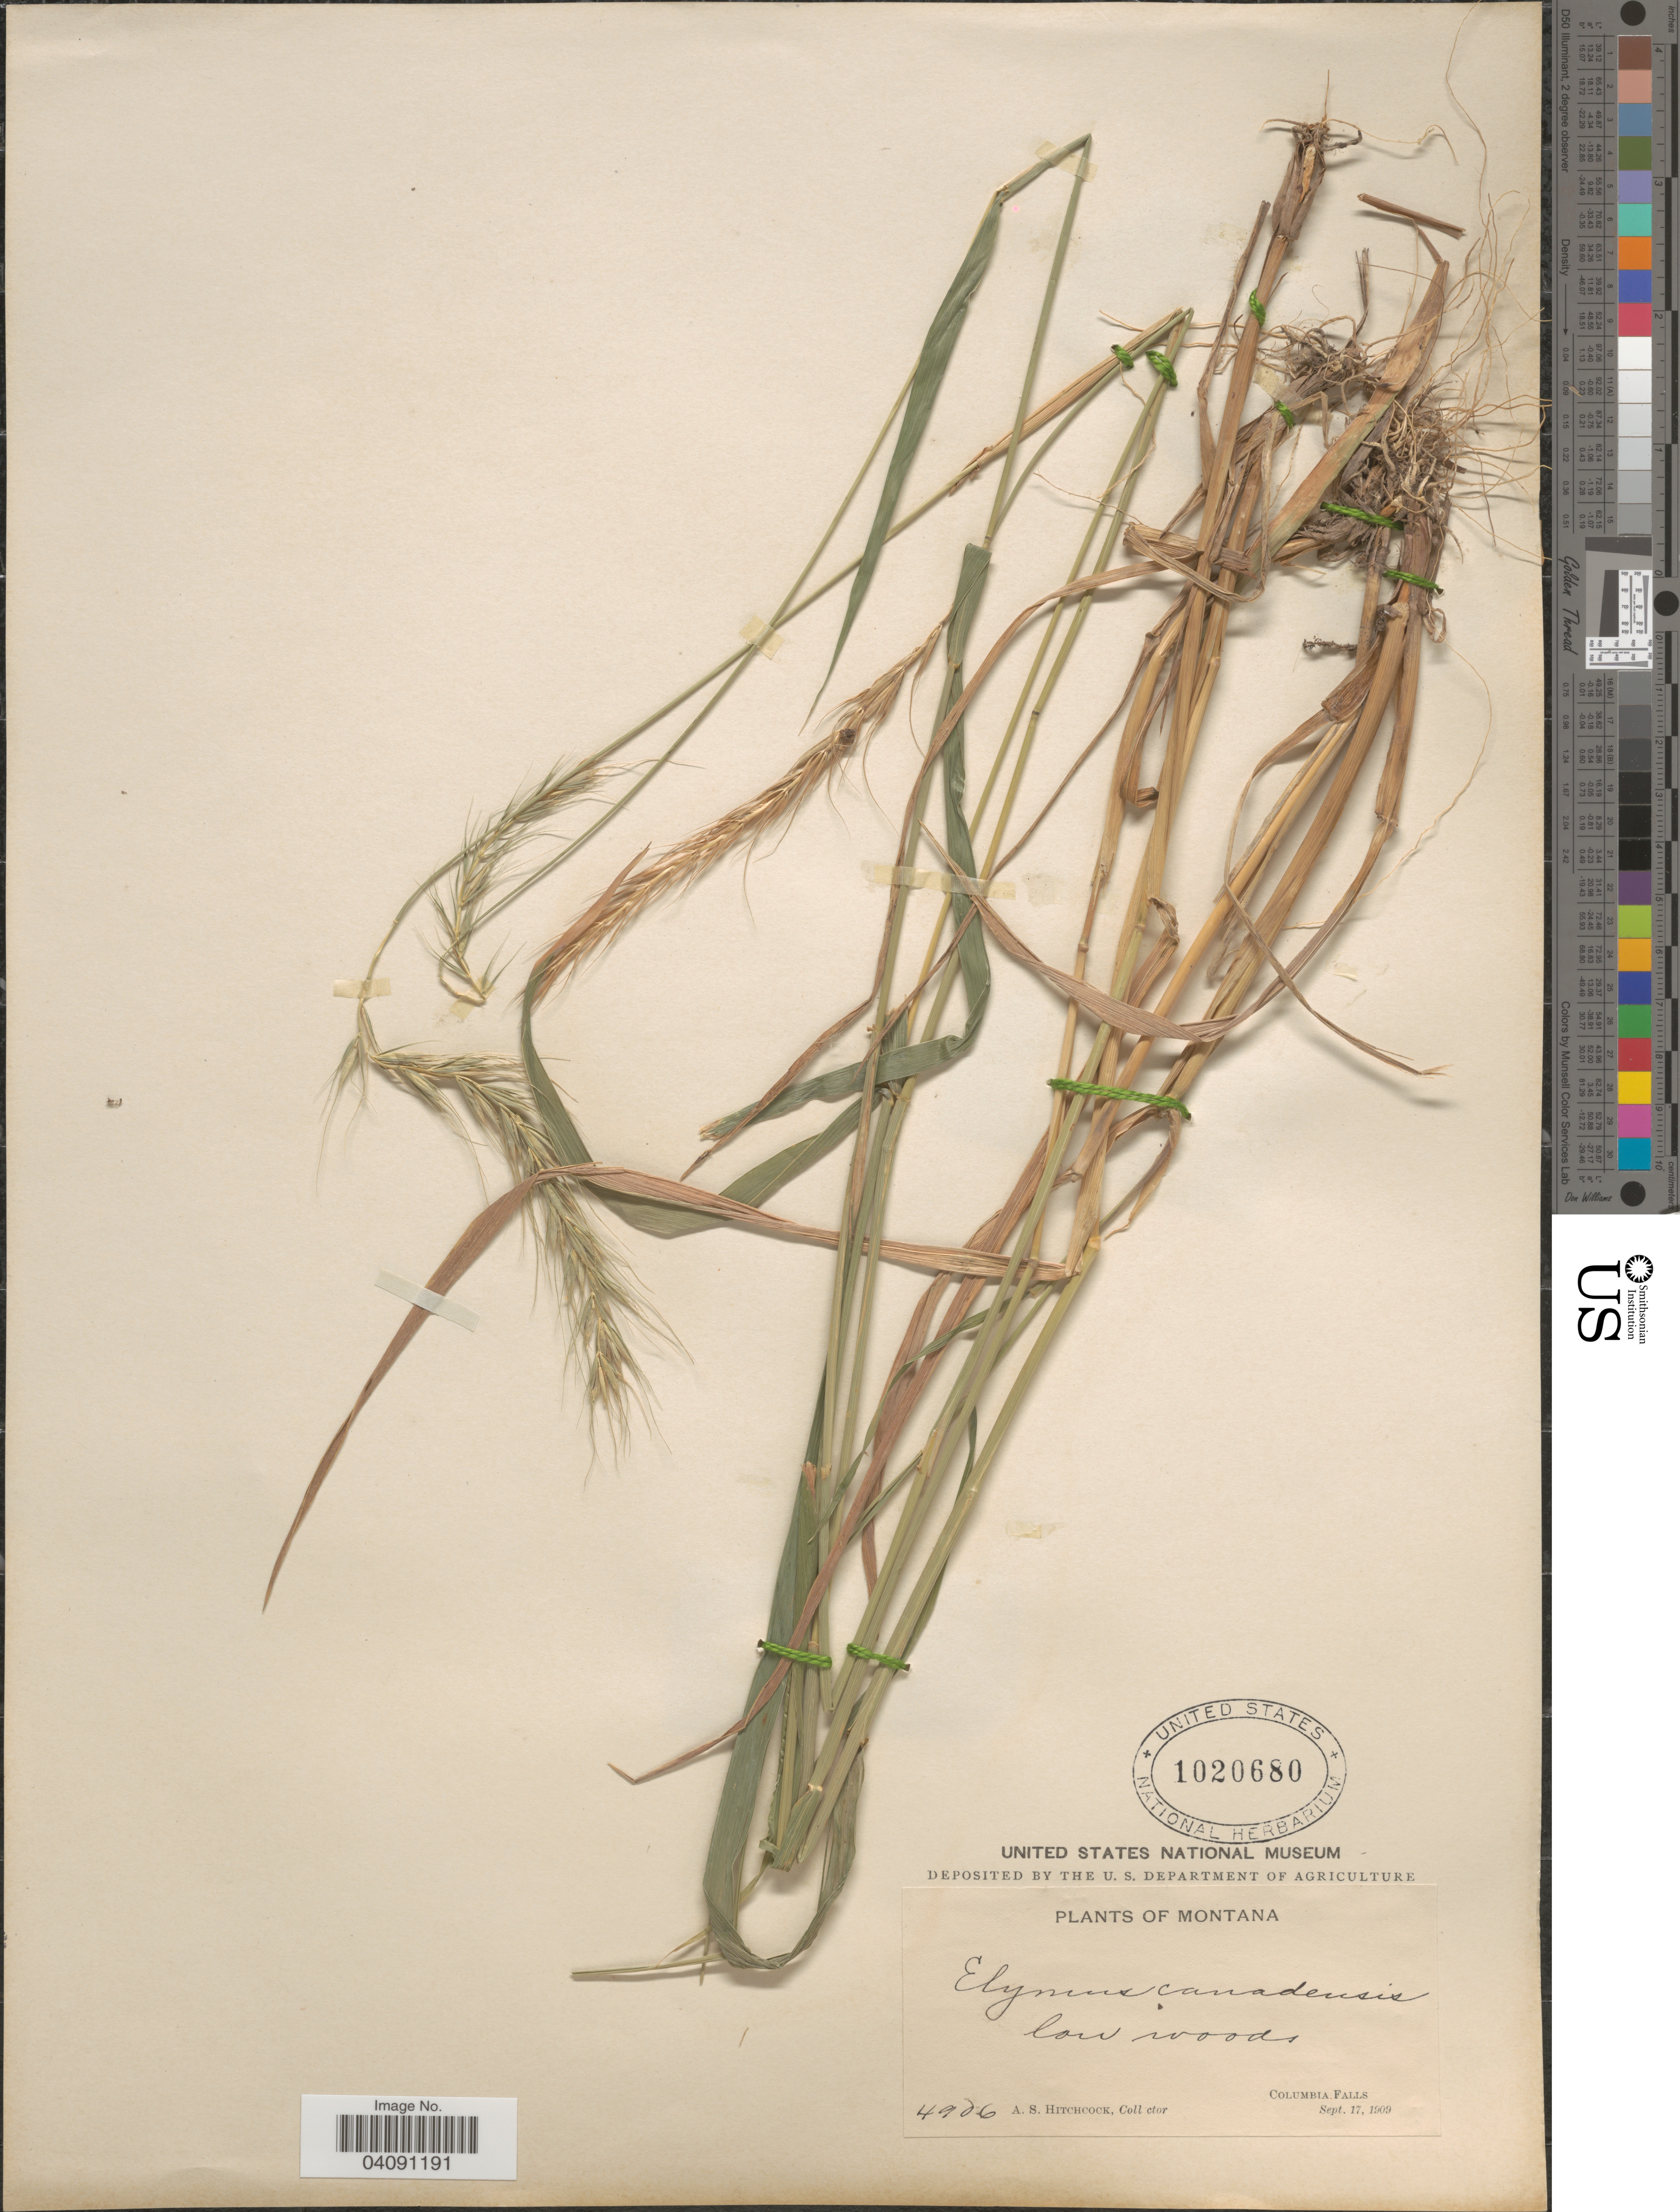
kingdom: Plantae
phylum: Tracheophyta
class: Liliopsida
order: Poales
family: Poaceae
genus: Elymus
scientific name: Elymus canadensis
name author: L.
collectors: A. S. Hitchcock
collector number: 4906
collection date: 1909-09-17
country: United States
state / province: Montana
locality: Columbia Falls.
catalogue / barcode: US 1020680